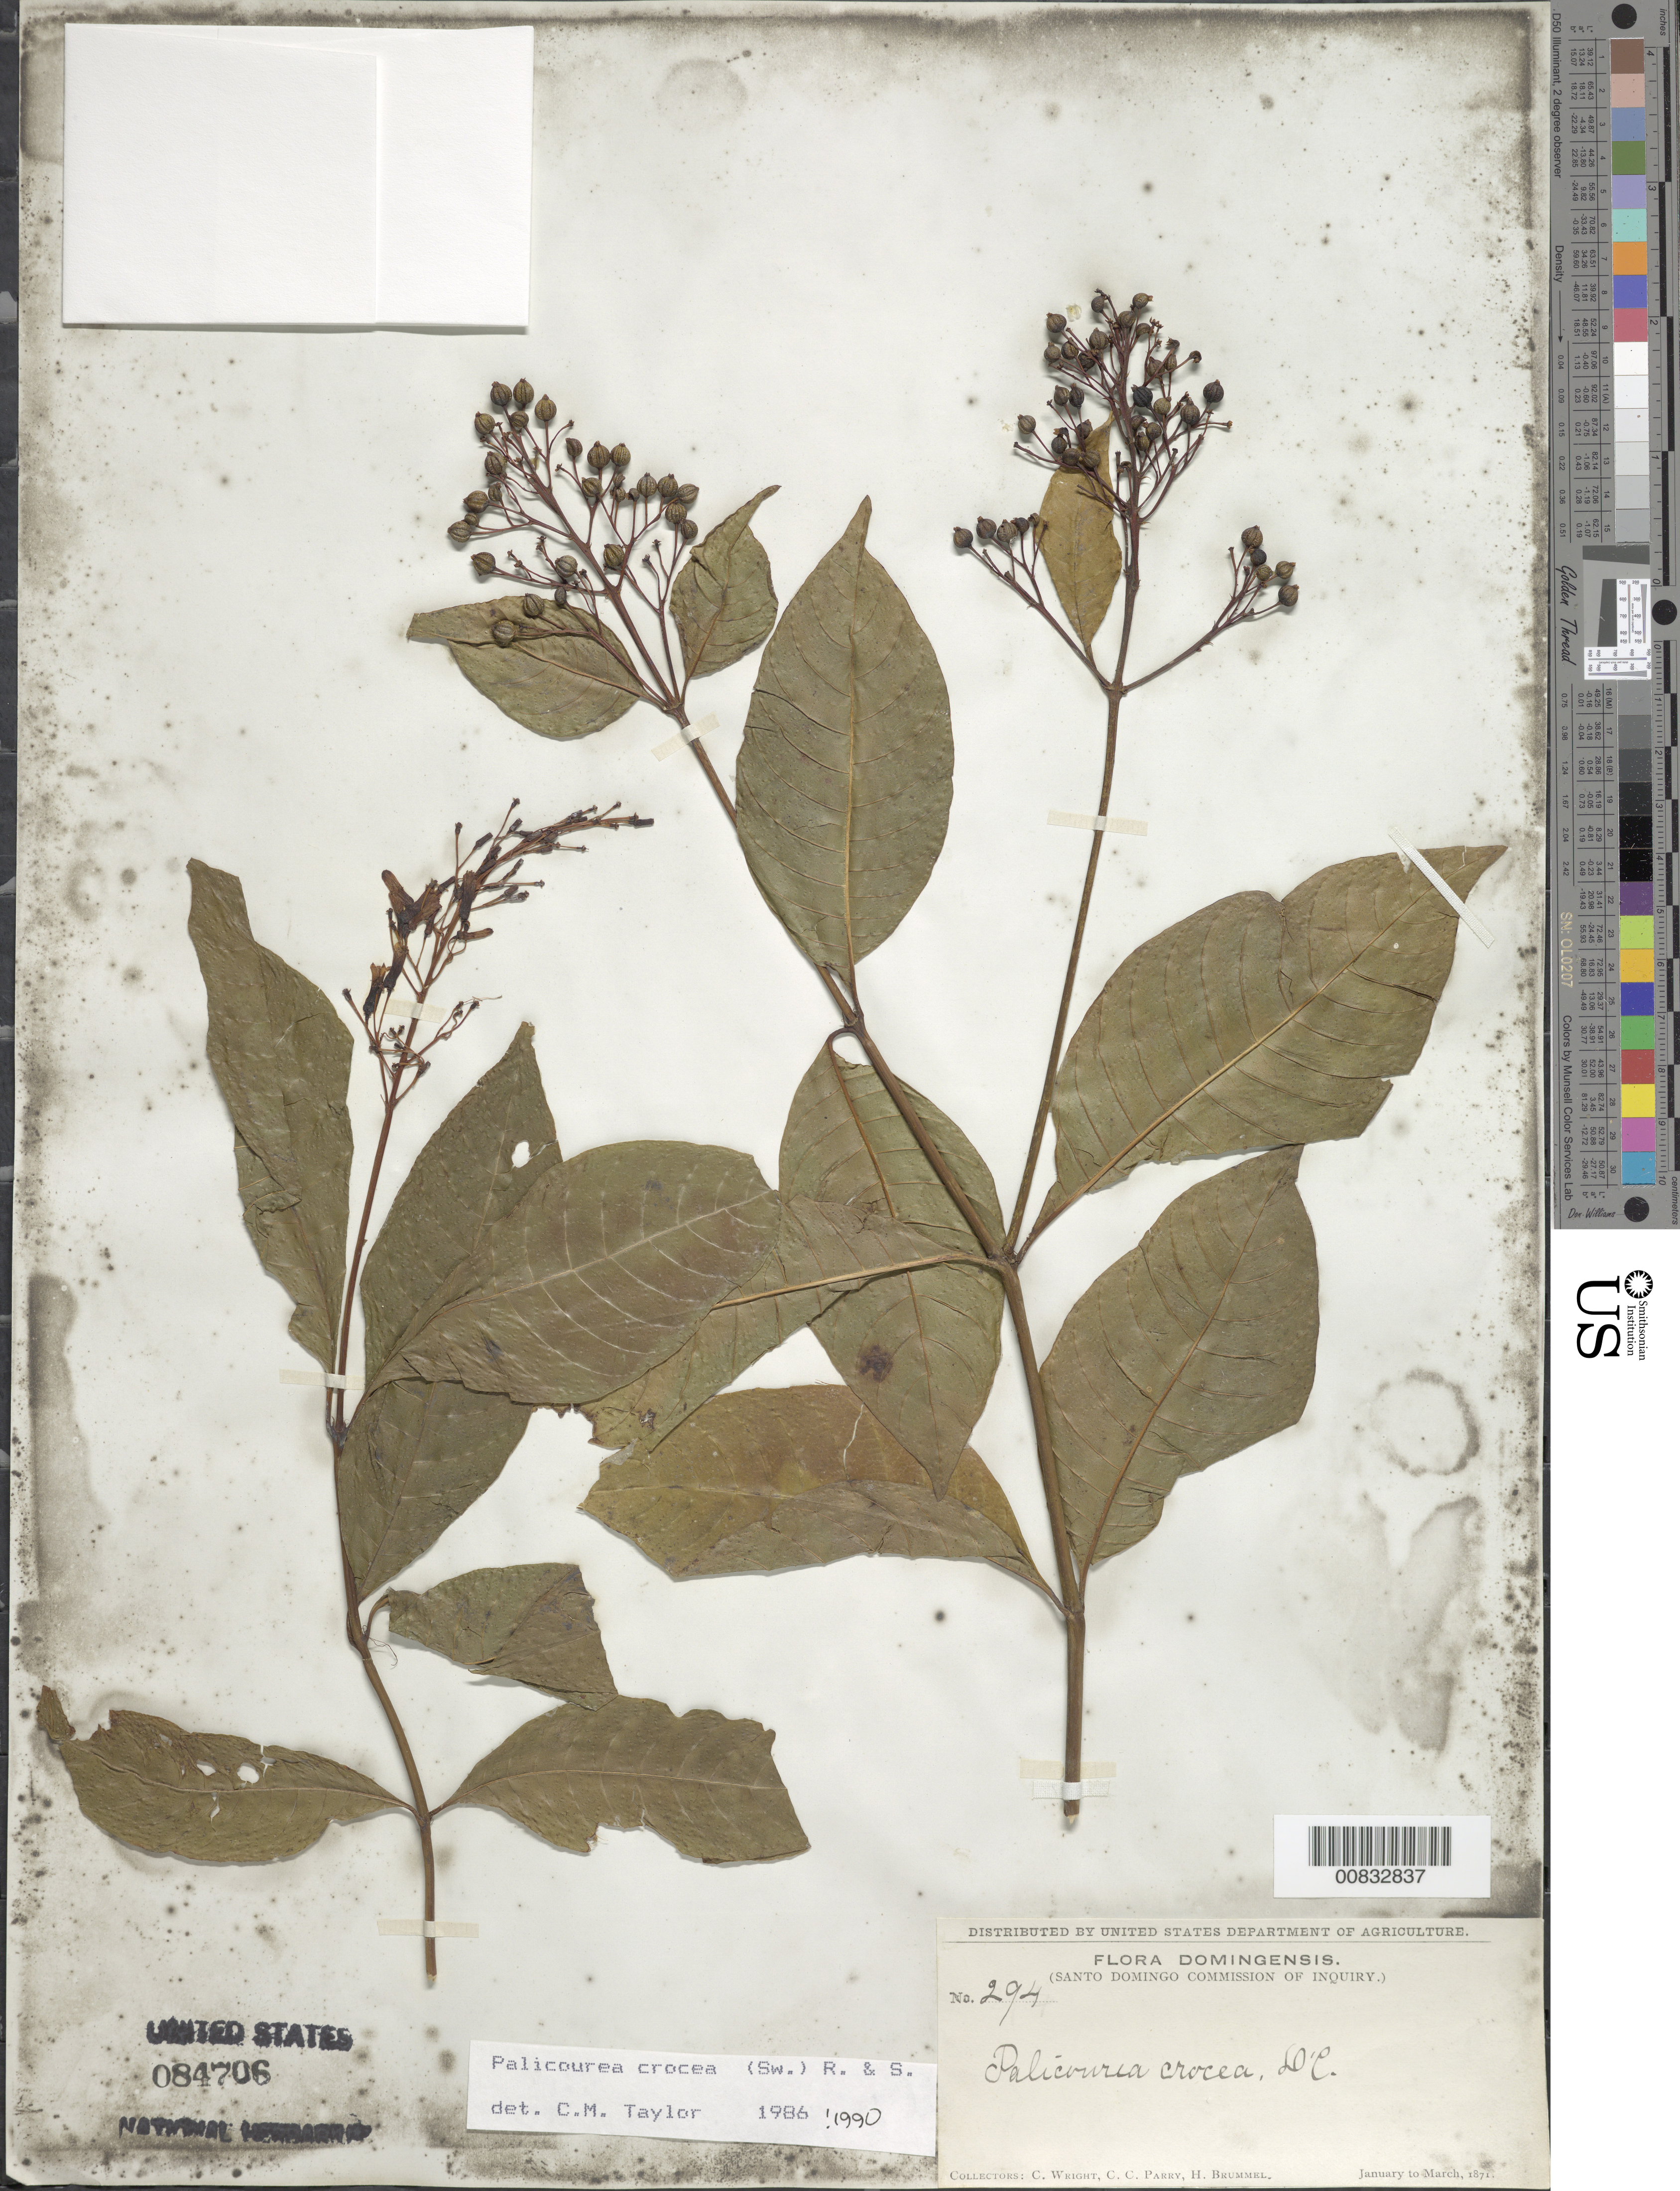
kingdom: Plantae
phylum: Tracheophyta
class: Magnoliopsida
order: Gentianales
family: Rubiaceae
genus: Palicourea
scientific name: Palicourea crocea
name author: (Sw.) Schult.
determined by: Taylor, Charlotte M.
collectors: C. Wright, C. C. Parry & H. Brummel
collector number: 294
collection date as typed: Jan 1871 to -- Mar 1871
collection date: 1871-01/1871-03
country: Dominican Republic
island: Hispaniola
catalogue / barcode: US 84706